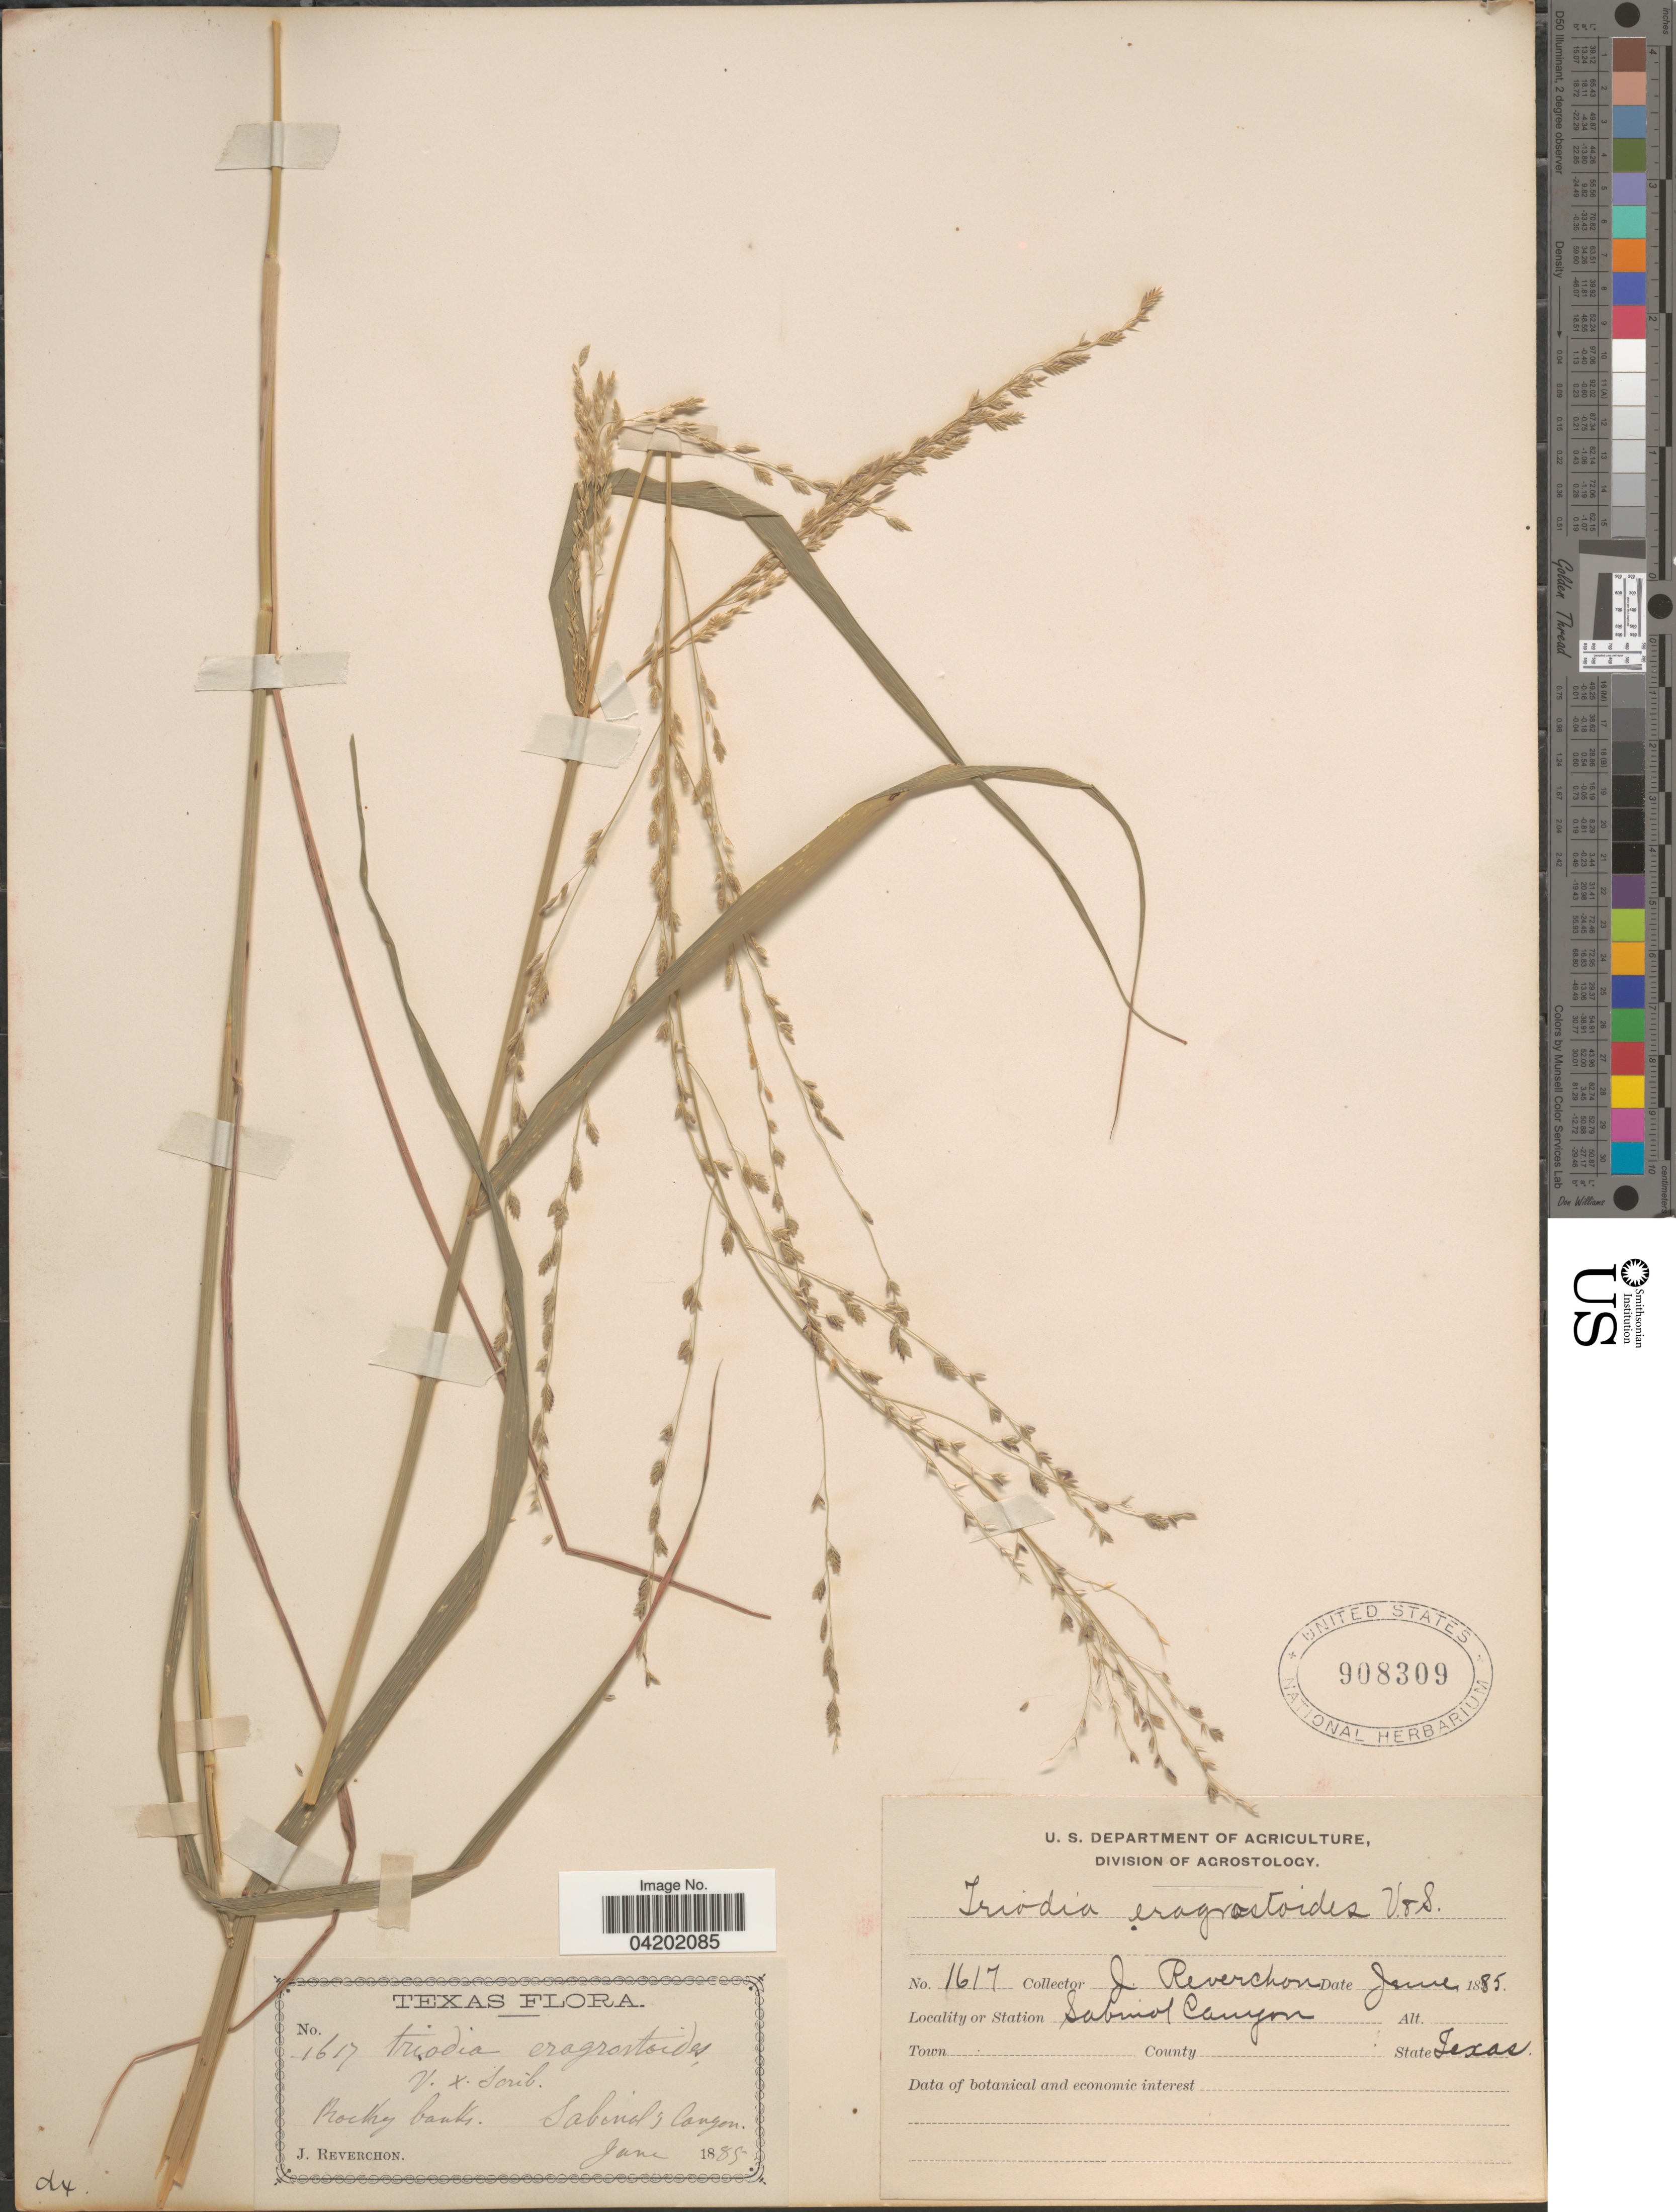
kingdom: Plantae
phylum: Tracheophyta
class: Liliopsida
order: Poales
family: Poaceae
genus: Triplasiella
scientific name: Triplasiella eragrostoides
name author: (Vasey & Scribn.) P.M. Peterson & Romasch.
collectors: J. Reverchon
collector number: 1617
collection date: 1885-06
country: United States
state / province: Texas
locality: Rocky banks. Sabinal's Canyon.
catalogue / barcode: US 908309